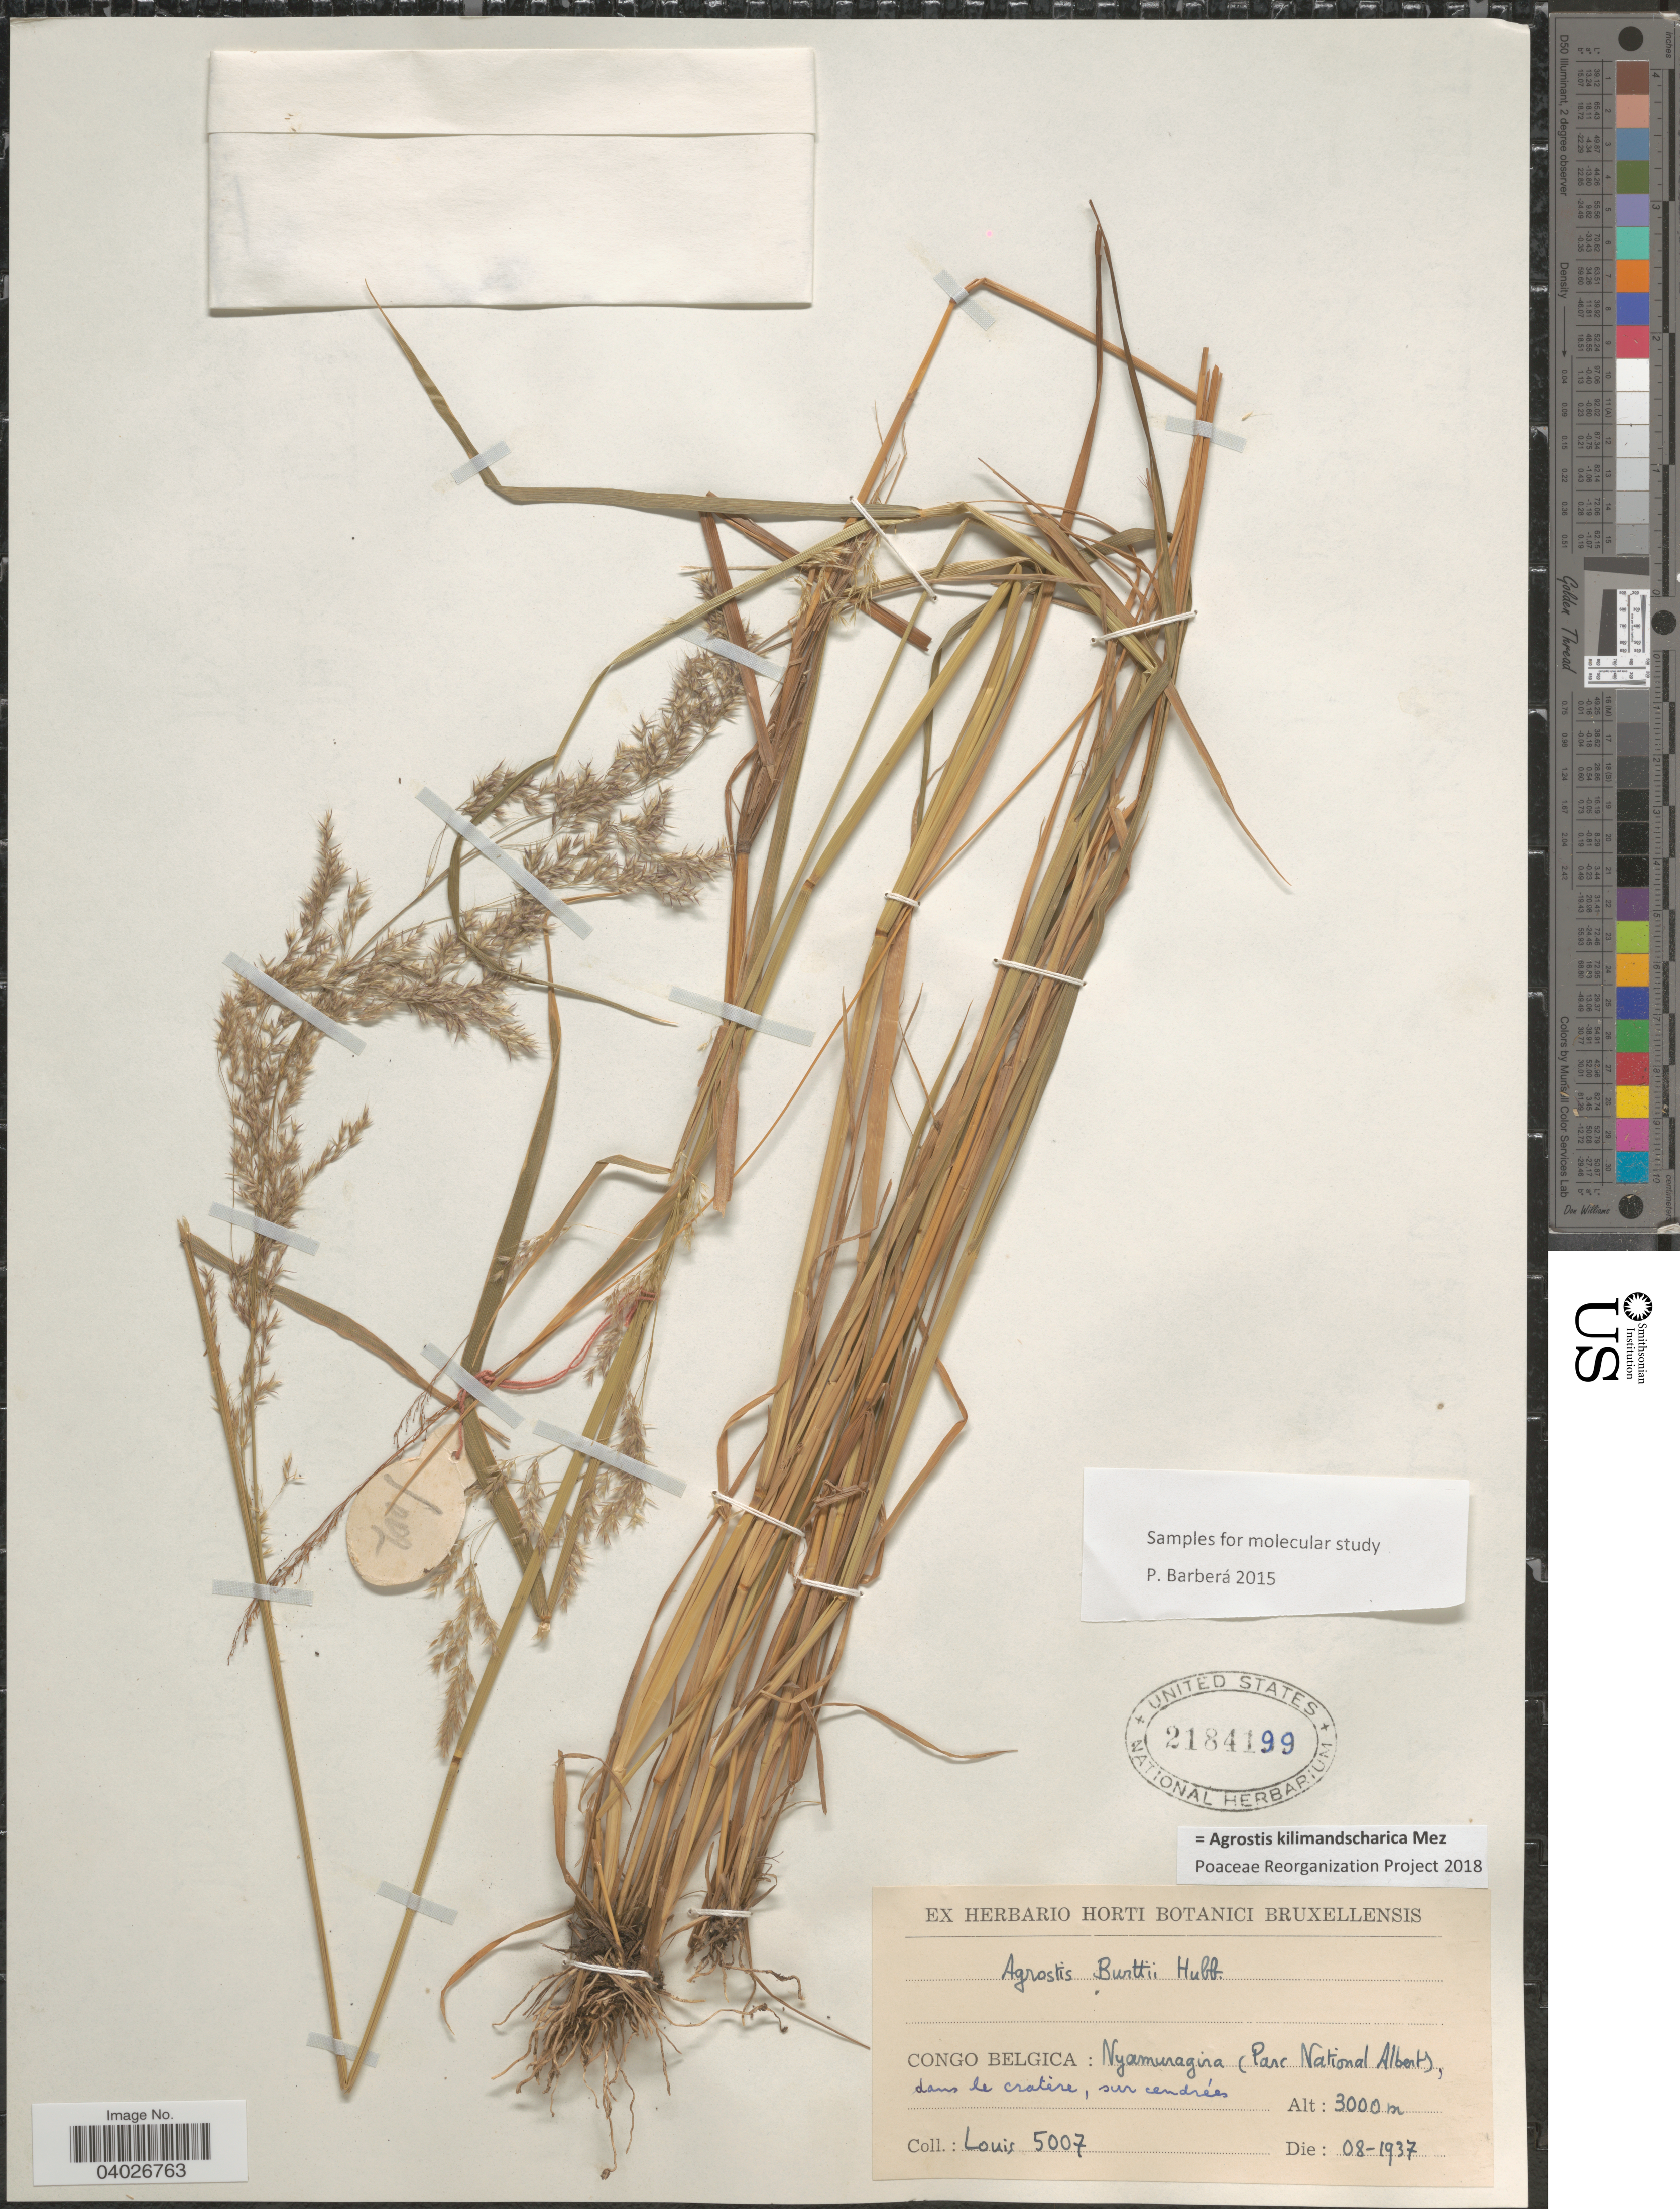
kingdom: Plantae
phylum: Tracheophyta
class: Liliopsida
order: Poales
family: Poaceae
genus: Agrostis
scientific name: Agrostis kilimandscharica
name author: Mez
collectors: Louis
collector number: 5007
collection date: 1937-08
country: Congo, Democratic Republic of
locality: Congo Belgica: Nyamuragira (Parc National Albert), dans le cratére, sur cendrées.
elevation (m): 3000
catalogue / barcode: US 2184199